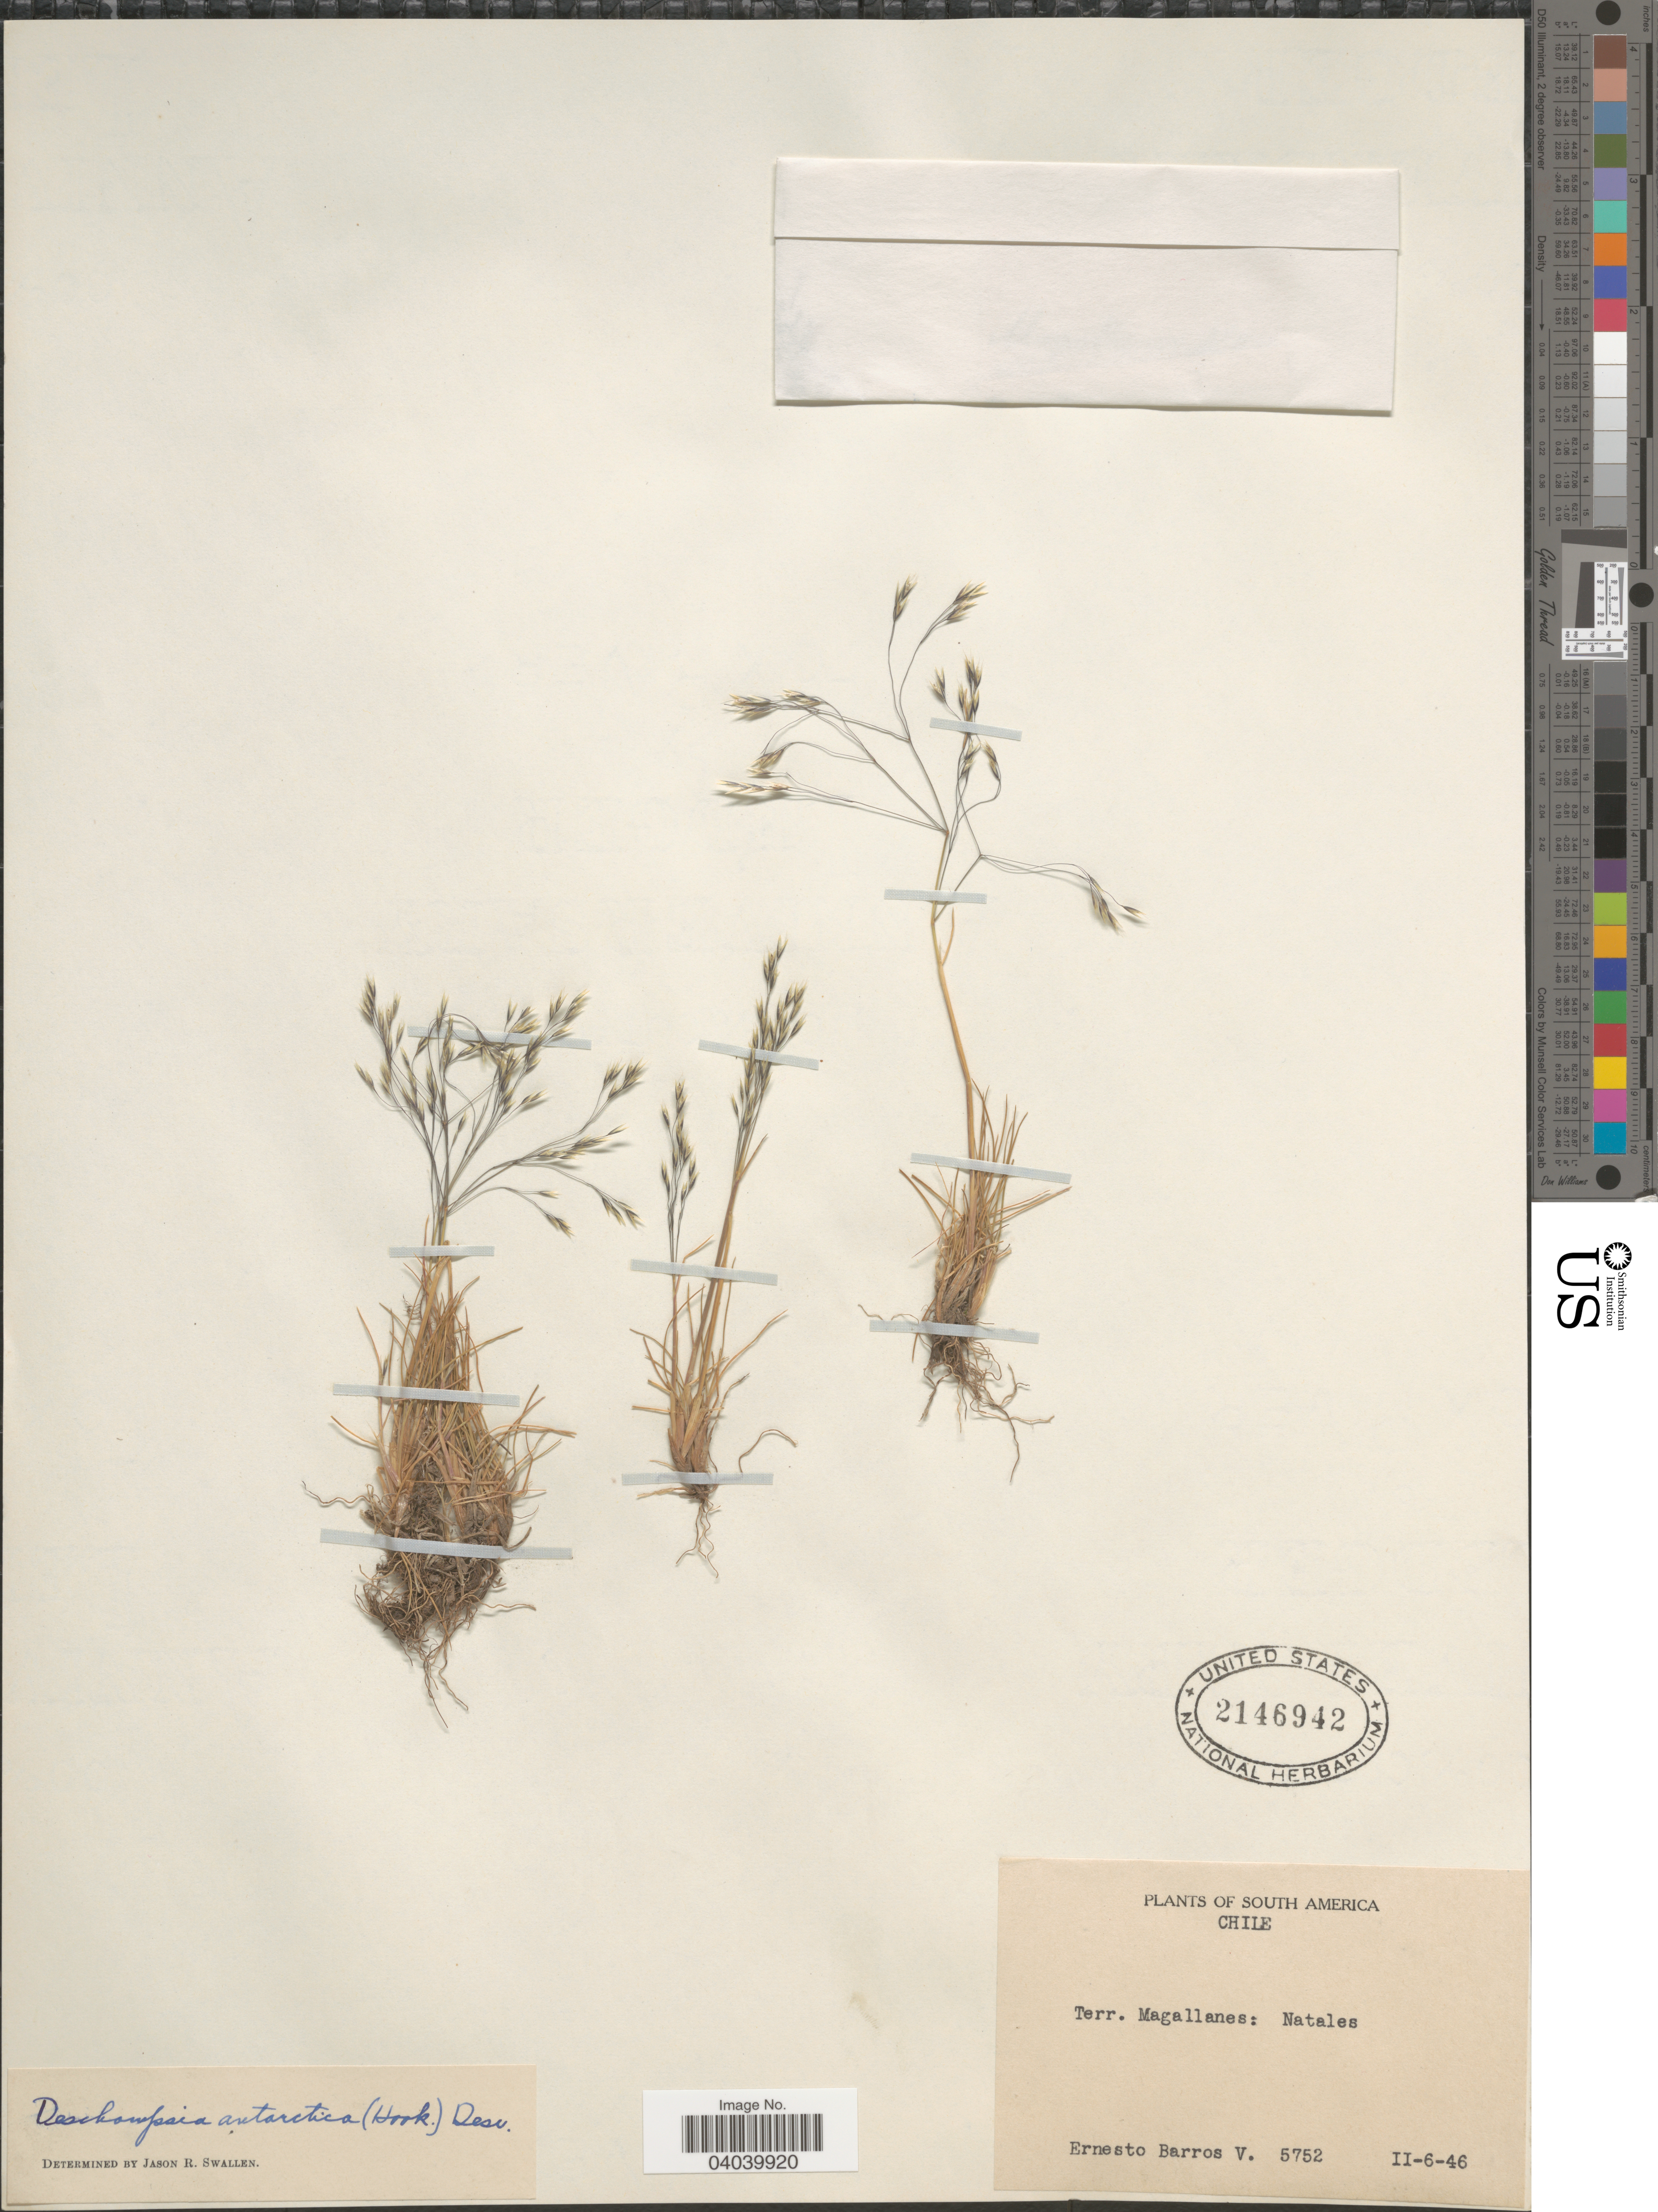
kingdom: Plantae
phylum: Tracheophyta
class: Liliopsida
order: Poales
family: Poaceae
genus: Deschampsia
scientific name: Deschampsia antarctica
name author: É. Desv.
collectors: E. Barros V.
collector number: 5752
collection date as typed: Transcribed d/m/y: 6/2/46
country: Chile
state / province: Magallanes y de la Antártica Chilena (XII)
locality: Terr. Magallanes: Natales.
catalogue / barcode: US 2146942